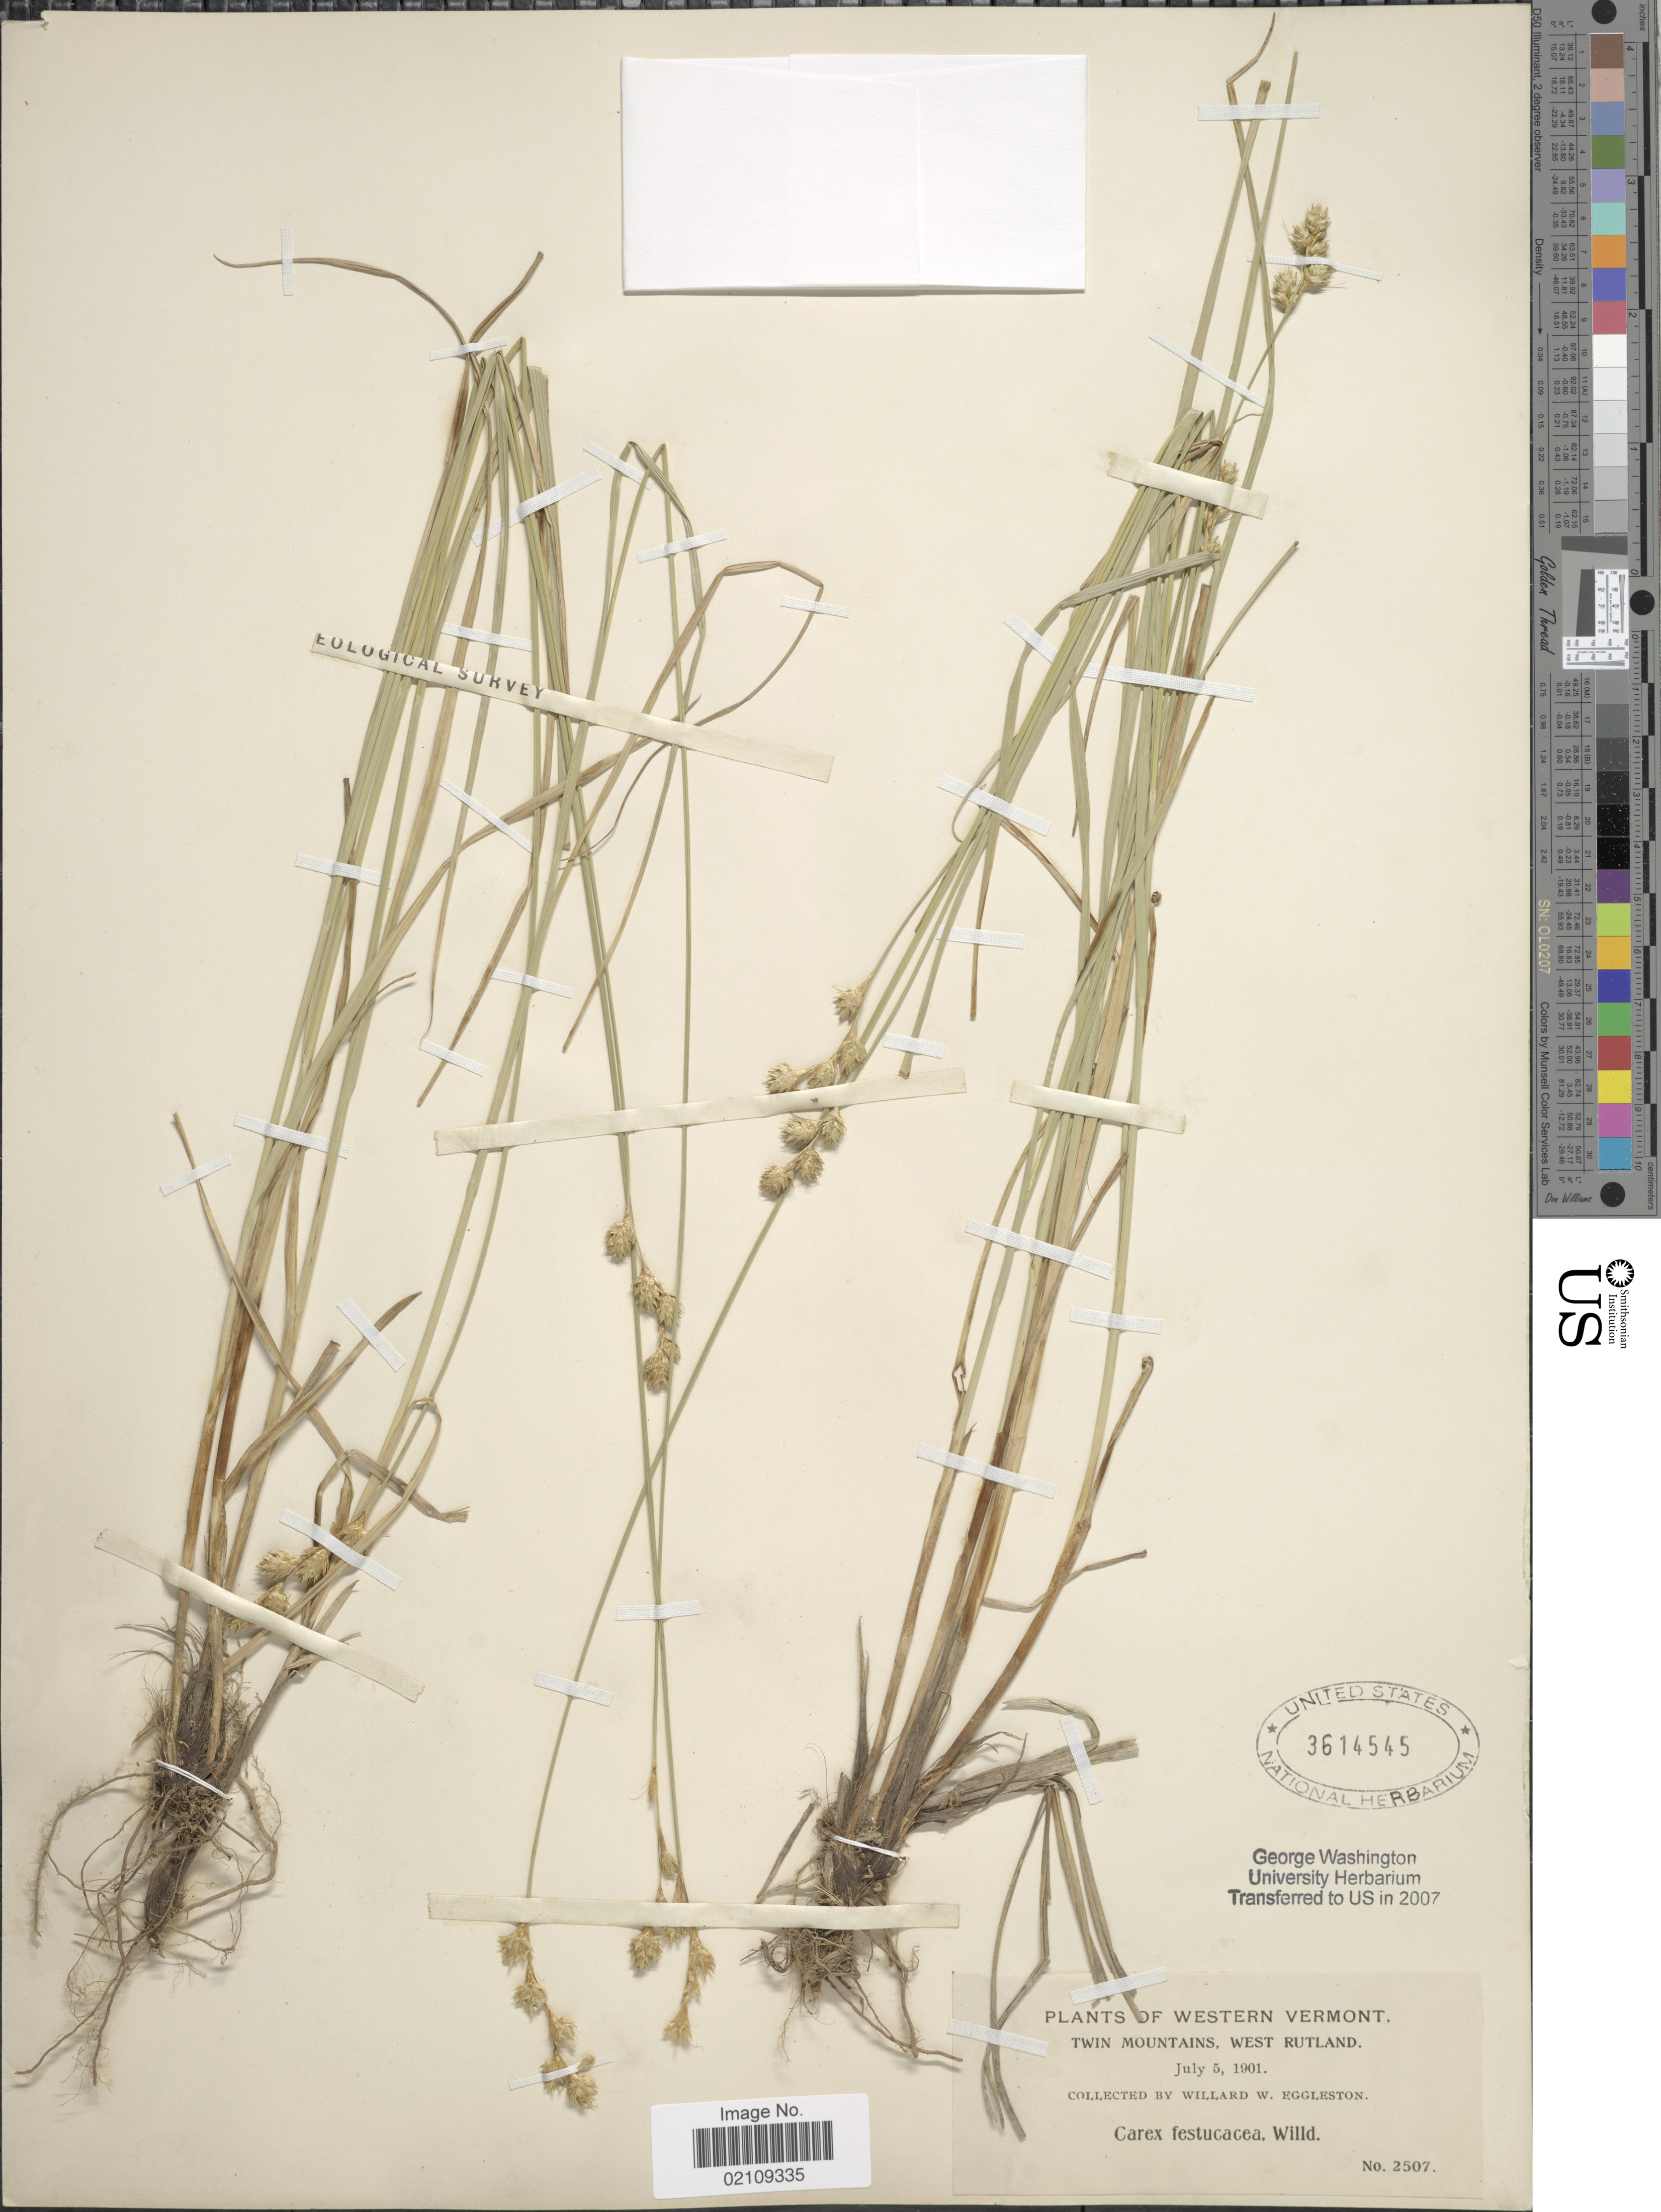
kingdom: Plantae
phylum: Tracheophyta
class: Liliopsida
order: Poales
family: Cyperaceae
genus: Carex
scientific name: Carex festucacea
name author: Willd.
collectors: W. W. Eggleston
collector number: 2507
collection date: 1901-07-05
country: United States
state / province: Vermont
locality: Western Vermont, Twin Mountains, West Rutland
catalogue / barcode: US 3614545